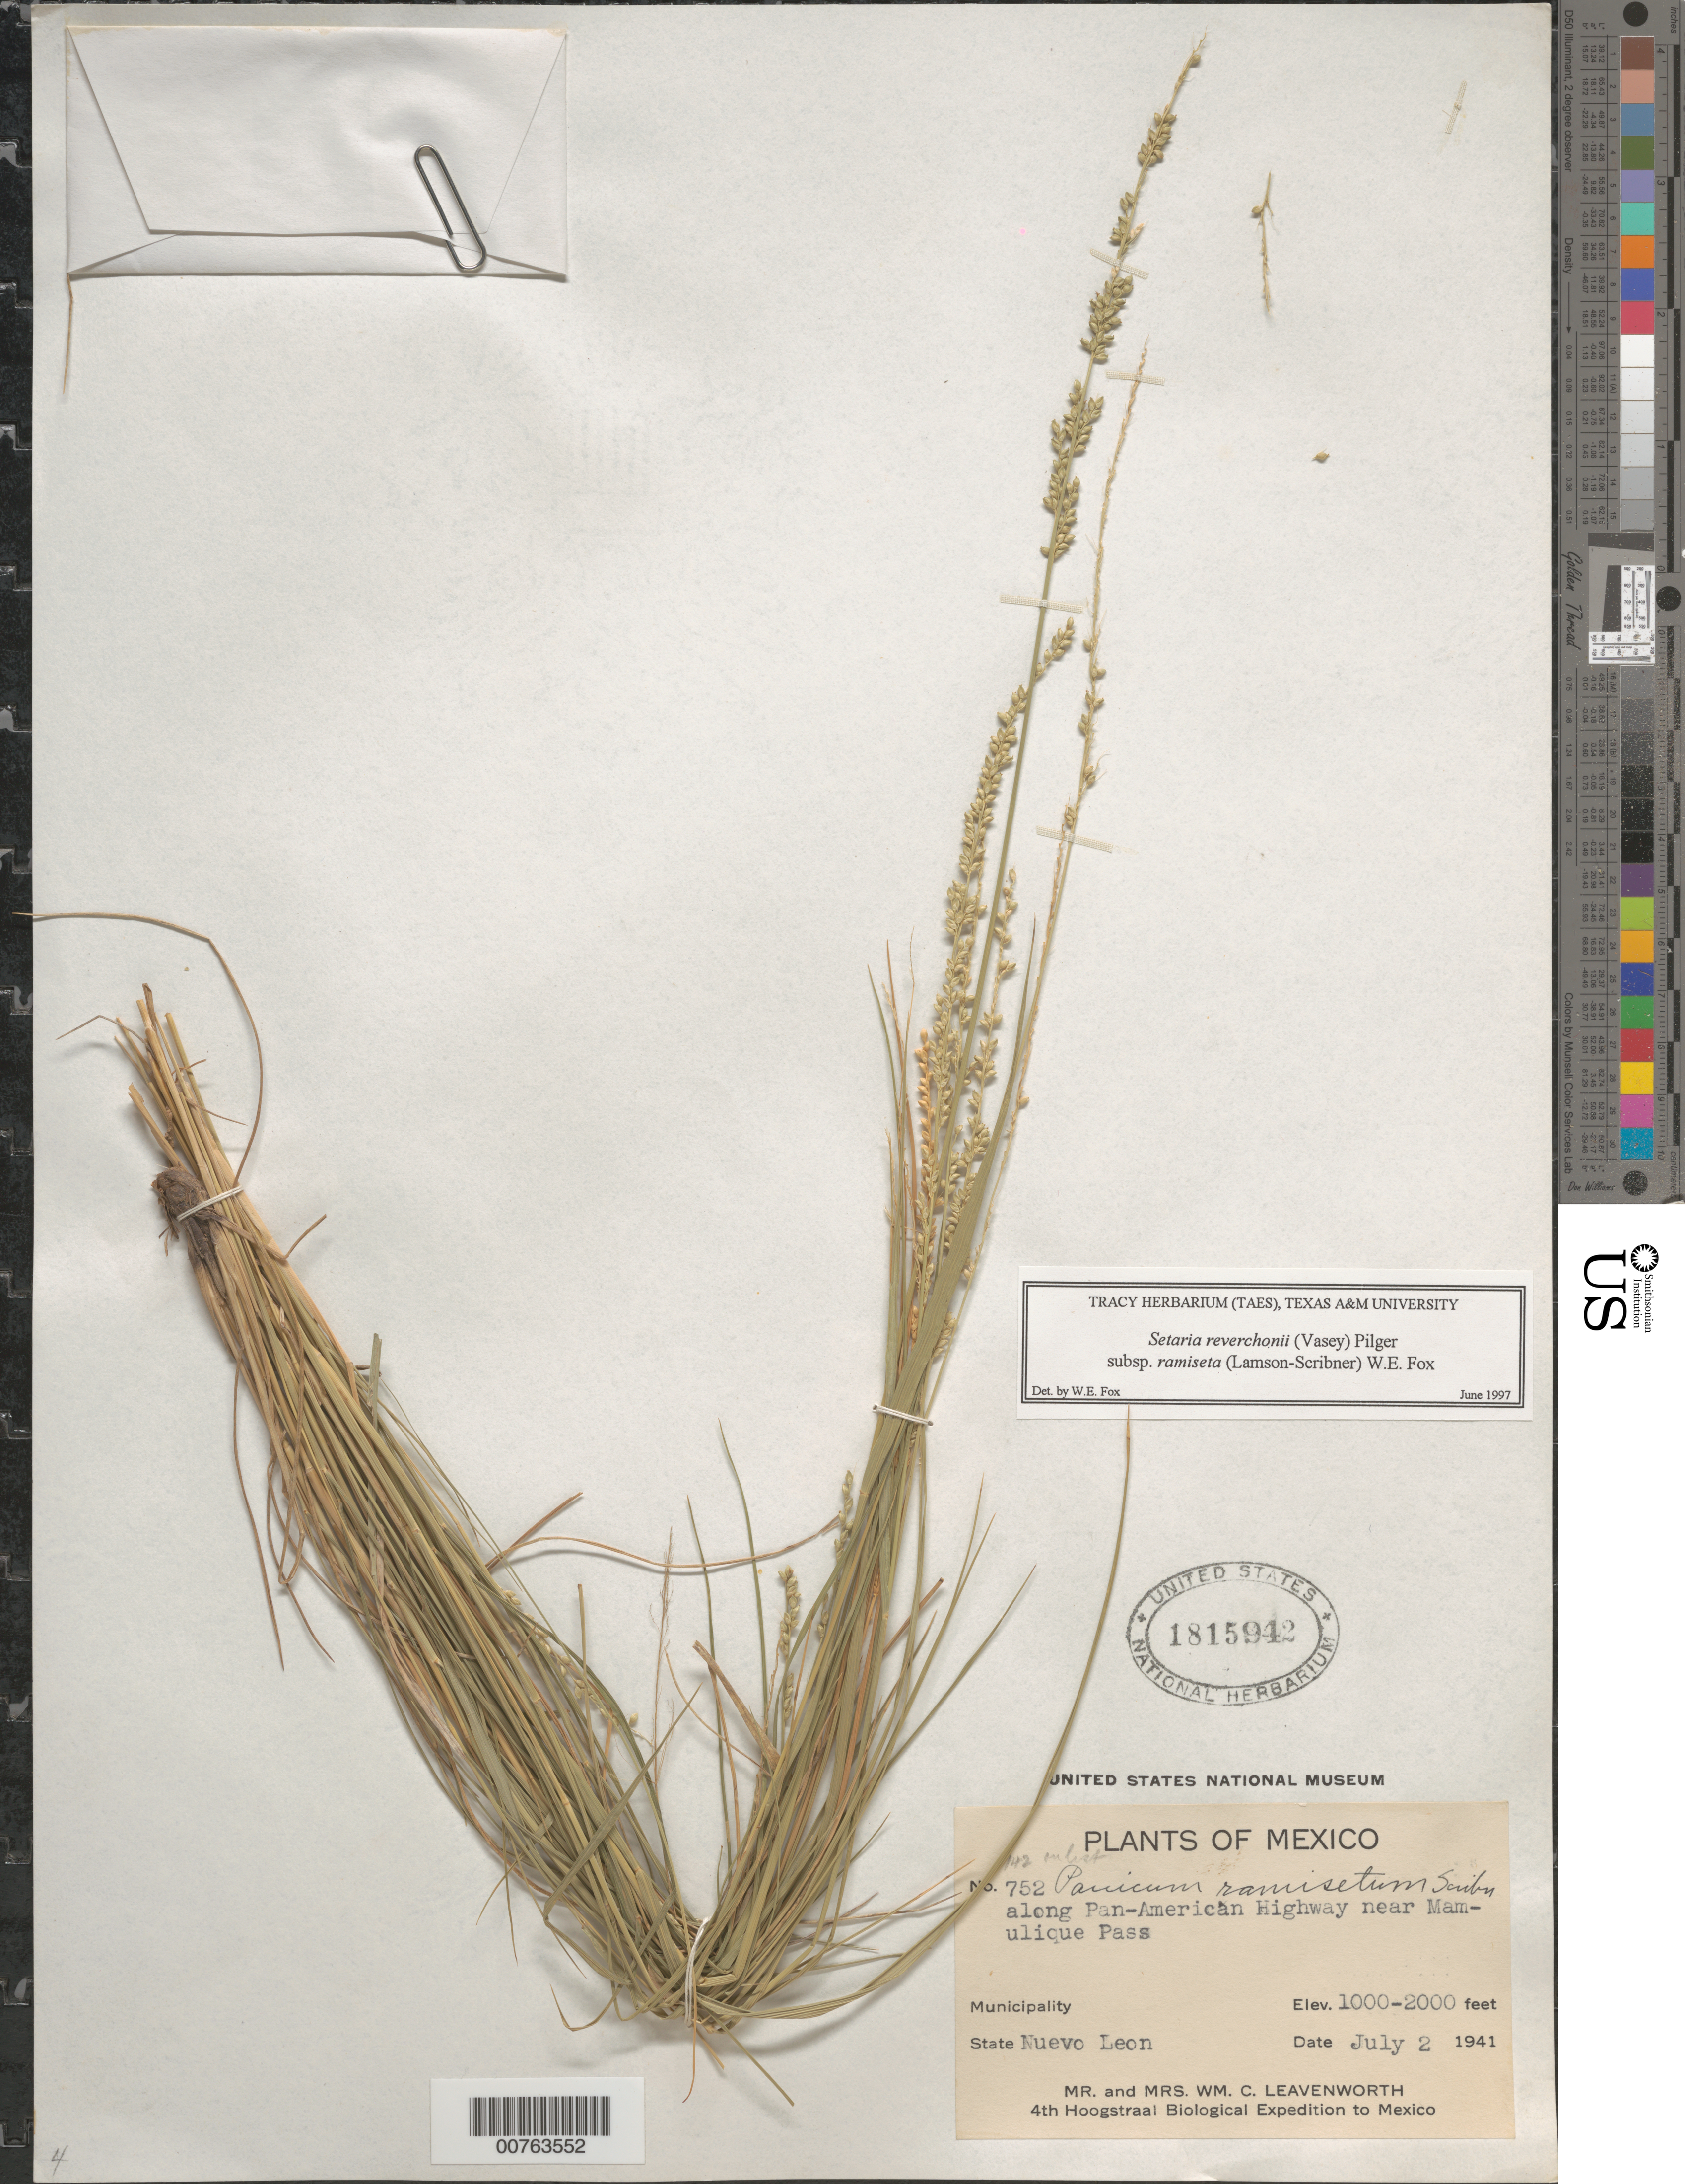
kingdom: Plantae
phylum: Tracheophyta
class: Liliopsida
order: Poales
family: Poaceae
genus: Setaria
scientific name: Setaria reverchonii subsp. ramiseta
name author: (Scribn.) W.E. Fox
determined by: Fox, W. E.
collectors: W. C. Leavenworth & W. Leavenworth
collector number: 752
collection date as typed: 02 Jul 1941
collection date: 1941-07-02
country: Mexico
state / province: Nuevo León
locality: Along Pan-American Hwy near Mamulique Pass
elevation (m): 305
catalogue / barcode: US 1815942